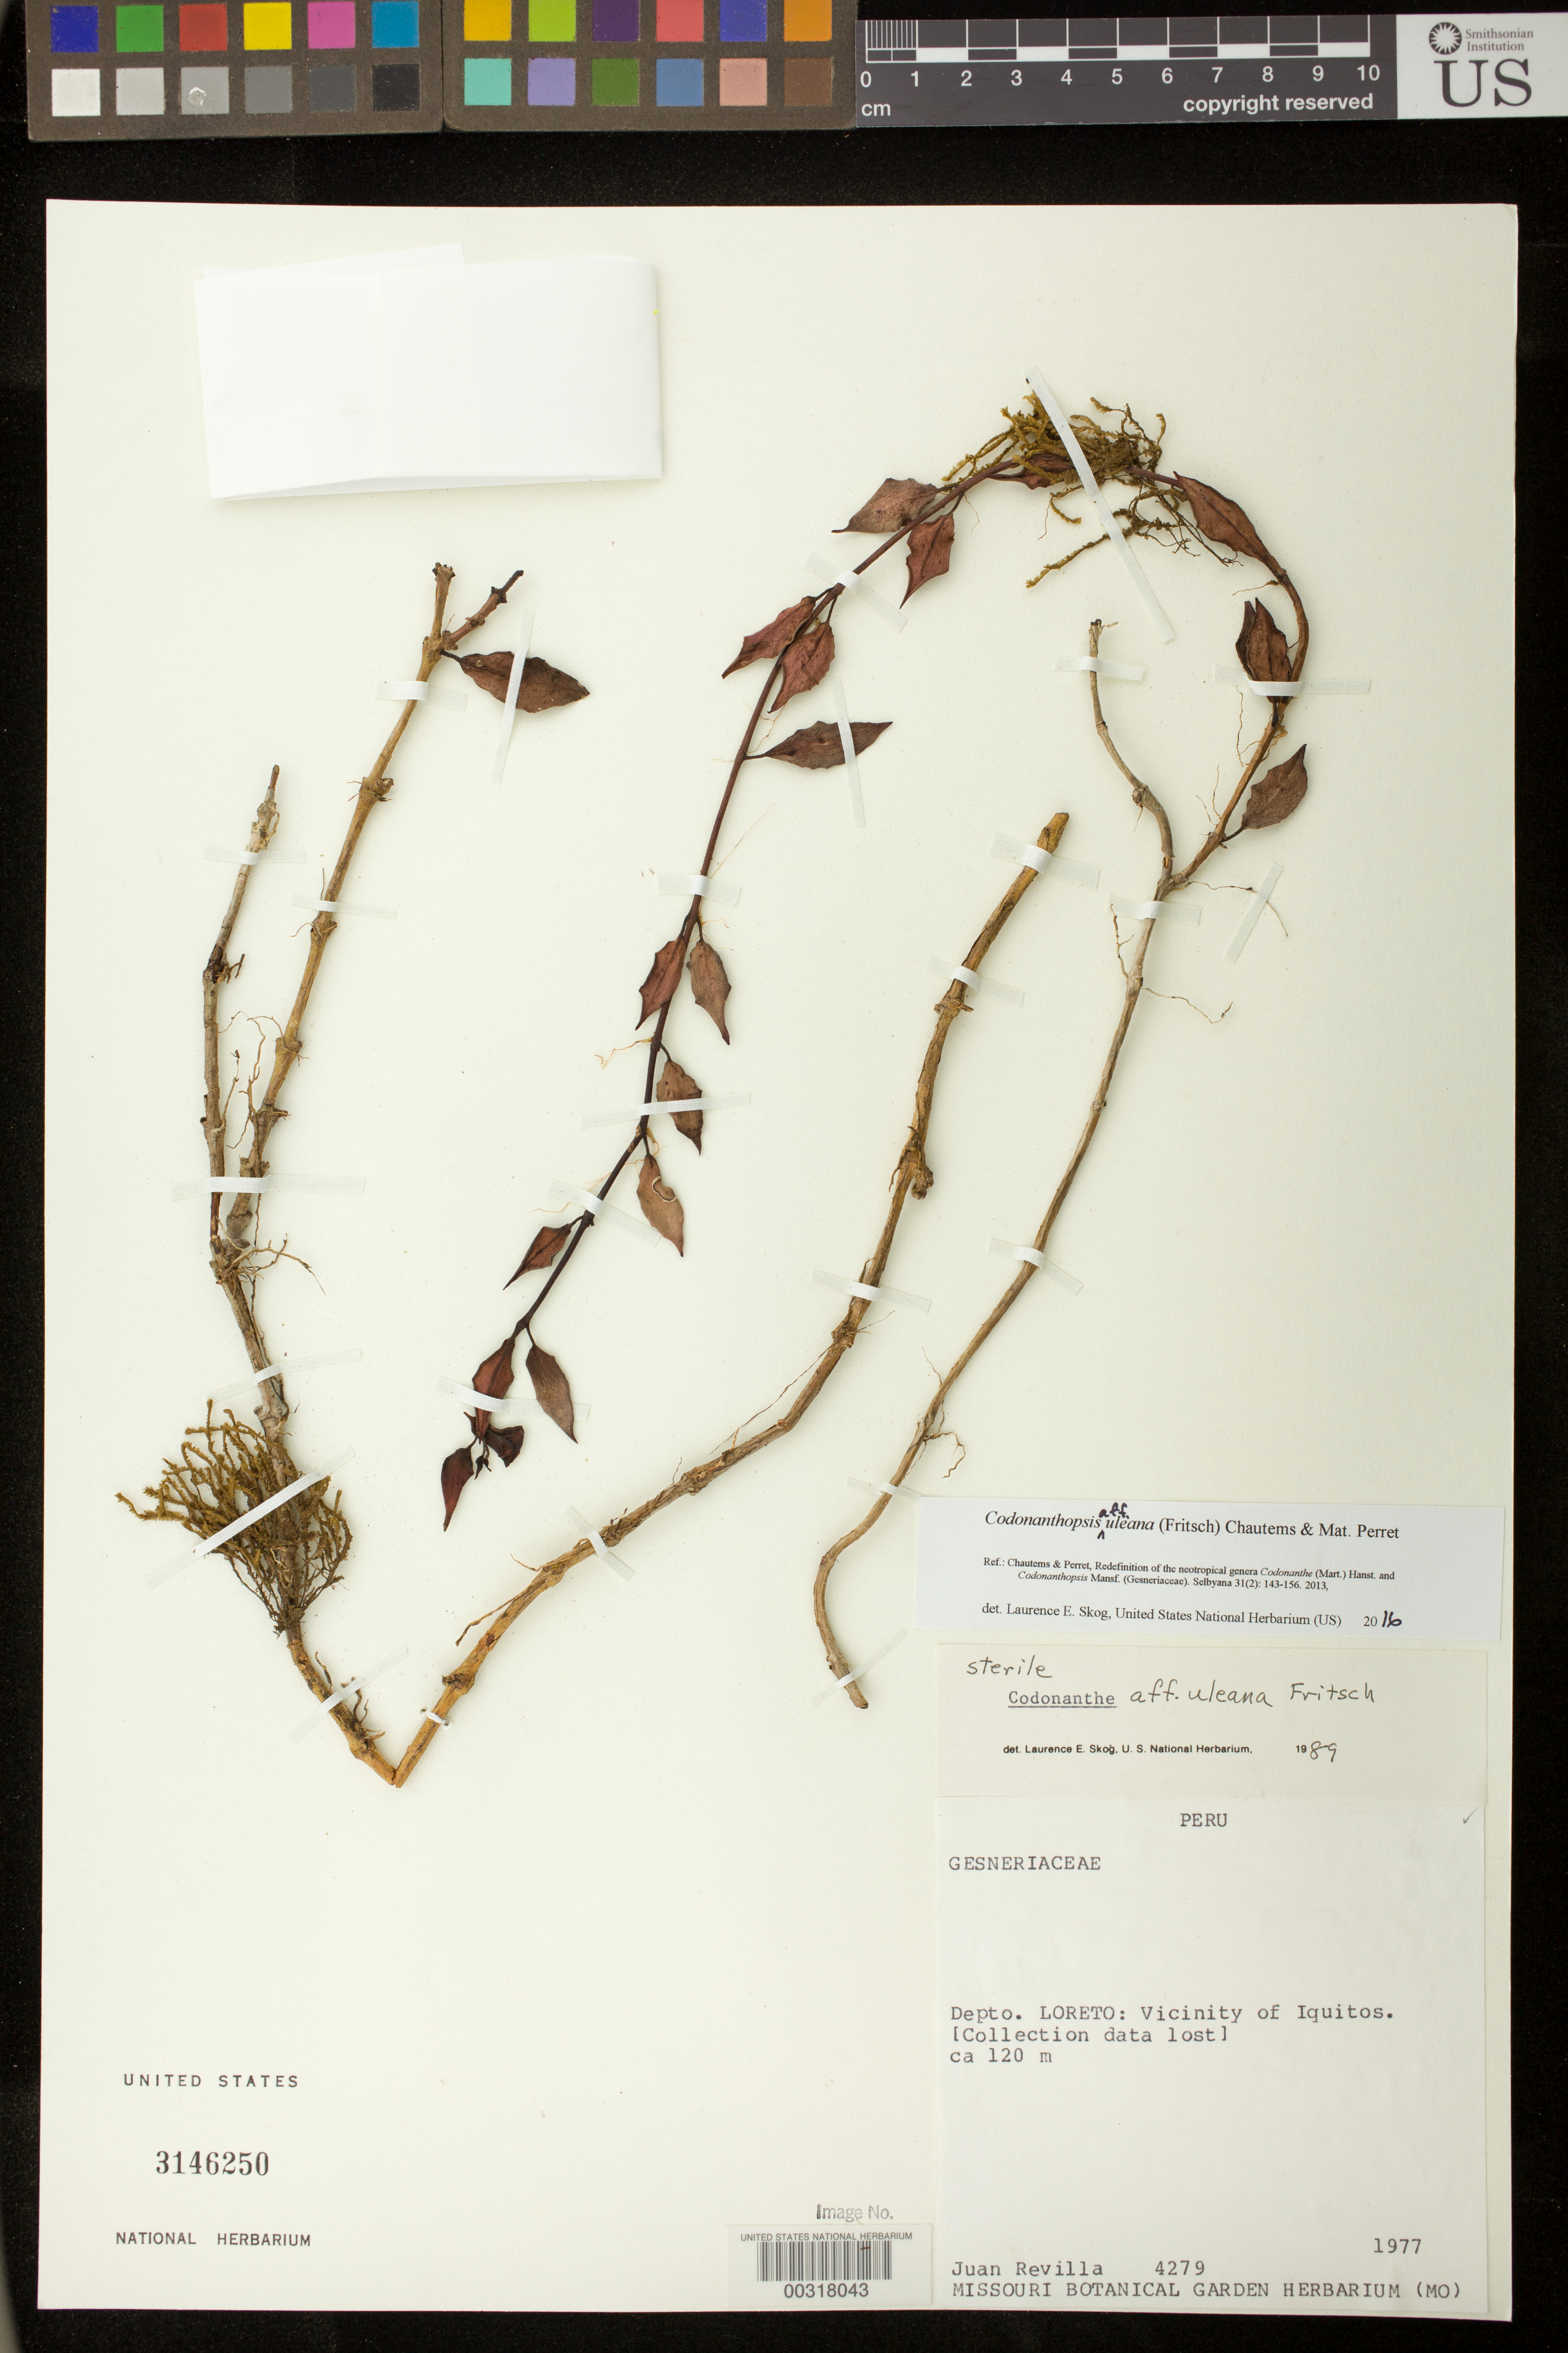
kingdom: Plantae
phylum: Tracheophyta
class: Magnoliopsida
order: Lamiales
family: Gesneriaceae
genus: Codonanthopsis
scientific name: Codonanthopsis uleana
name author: (Fritsch) Chautems & Mat.Perret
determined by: Skog, Laurence E.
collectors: J. Revilla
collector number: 4279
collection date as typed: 1977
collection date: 1977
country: Peru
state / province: Loreto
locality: Vicinity of Iquitos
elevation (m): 120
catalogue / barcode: US 3146250